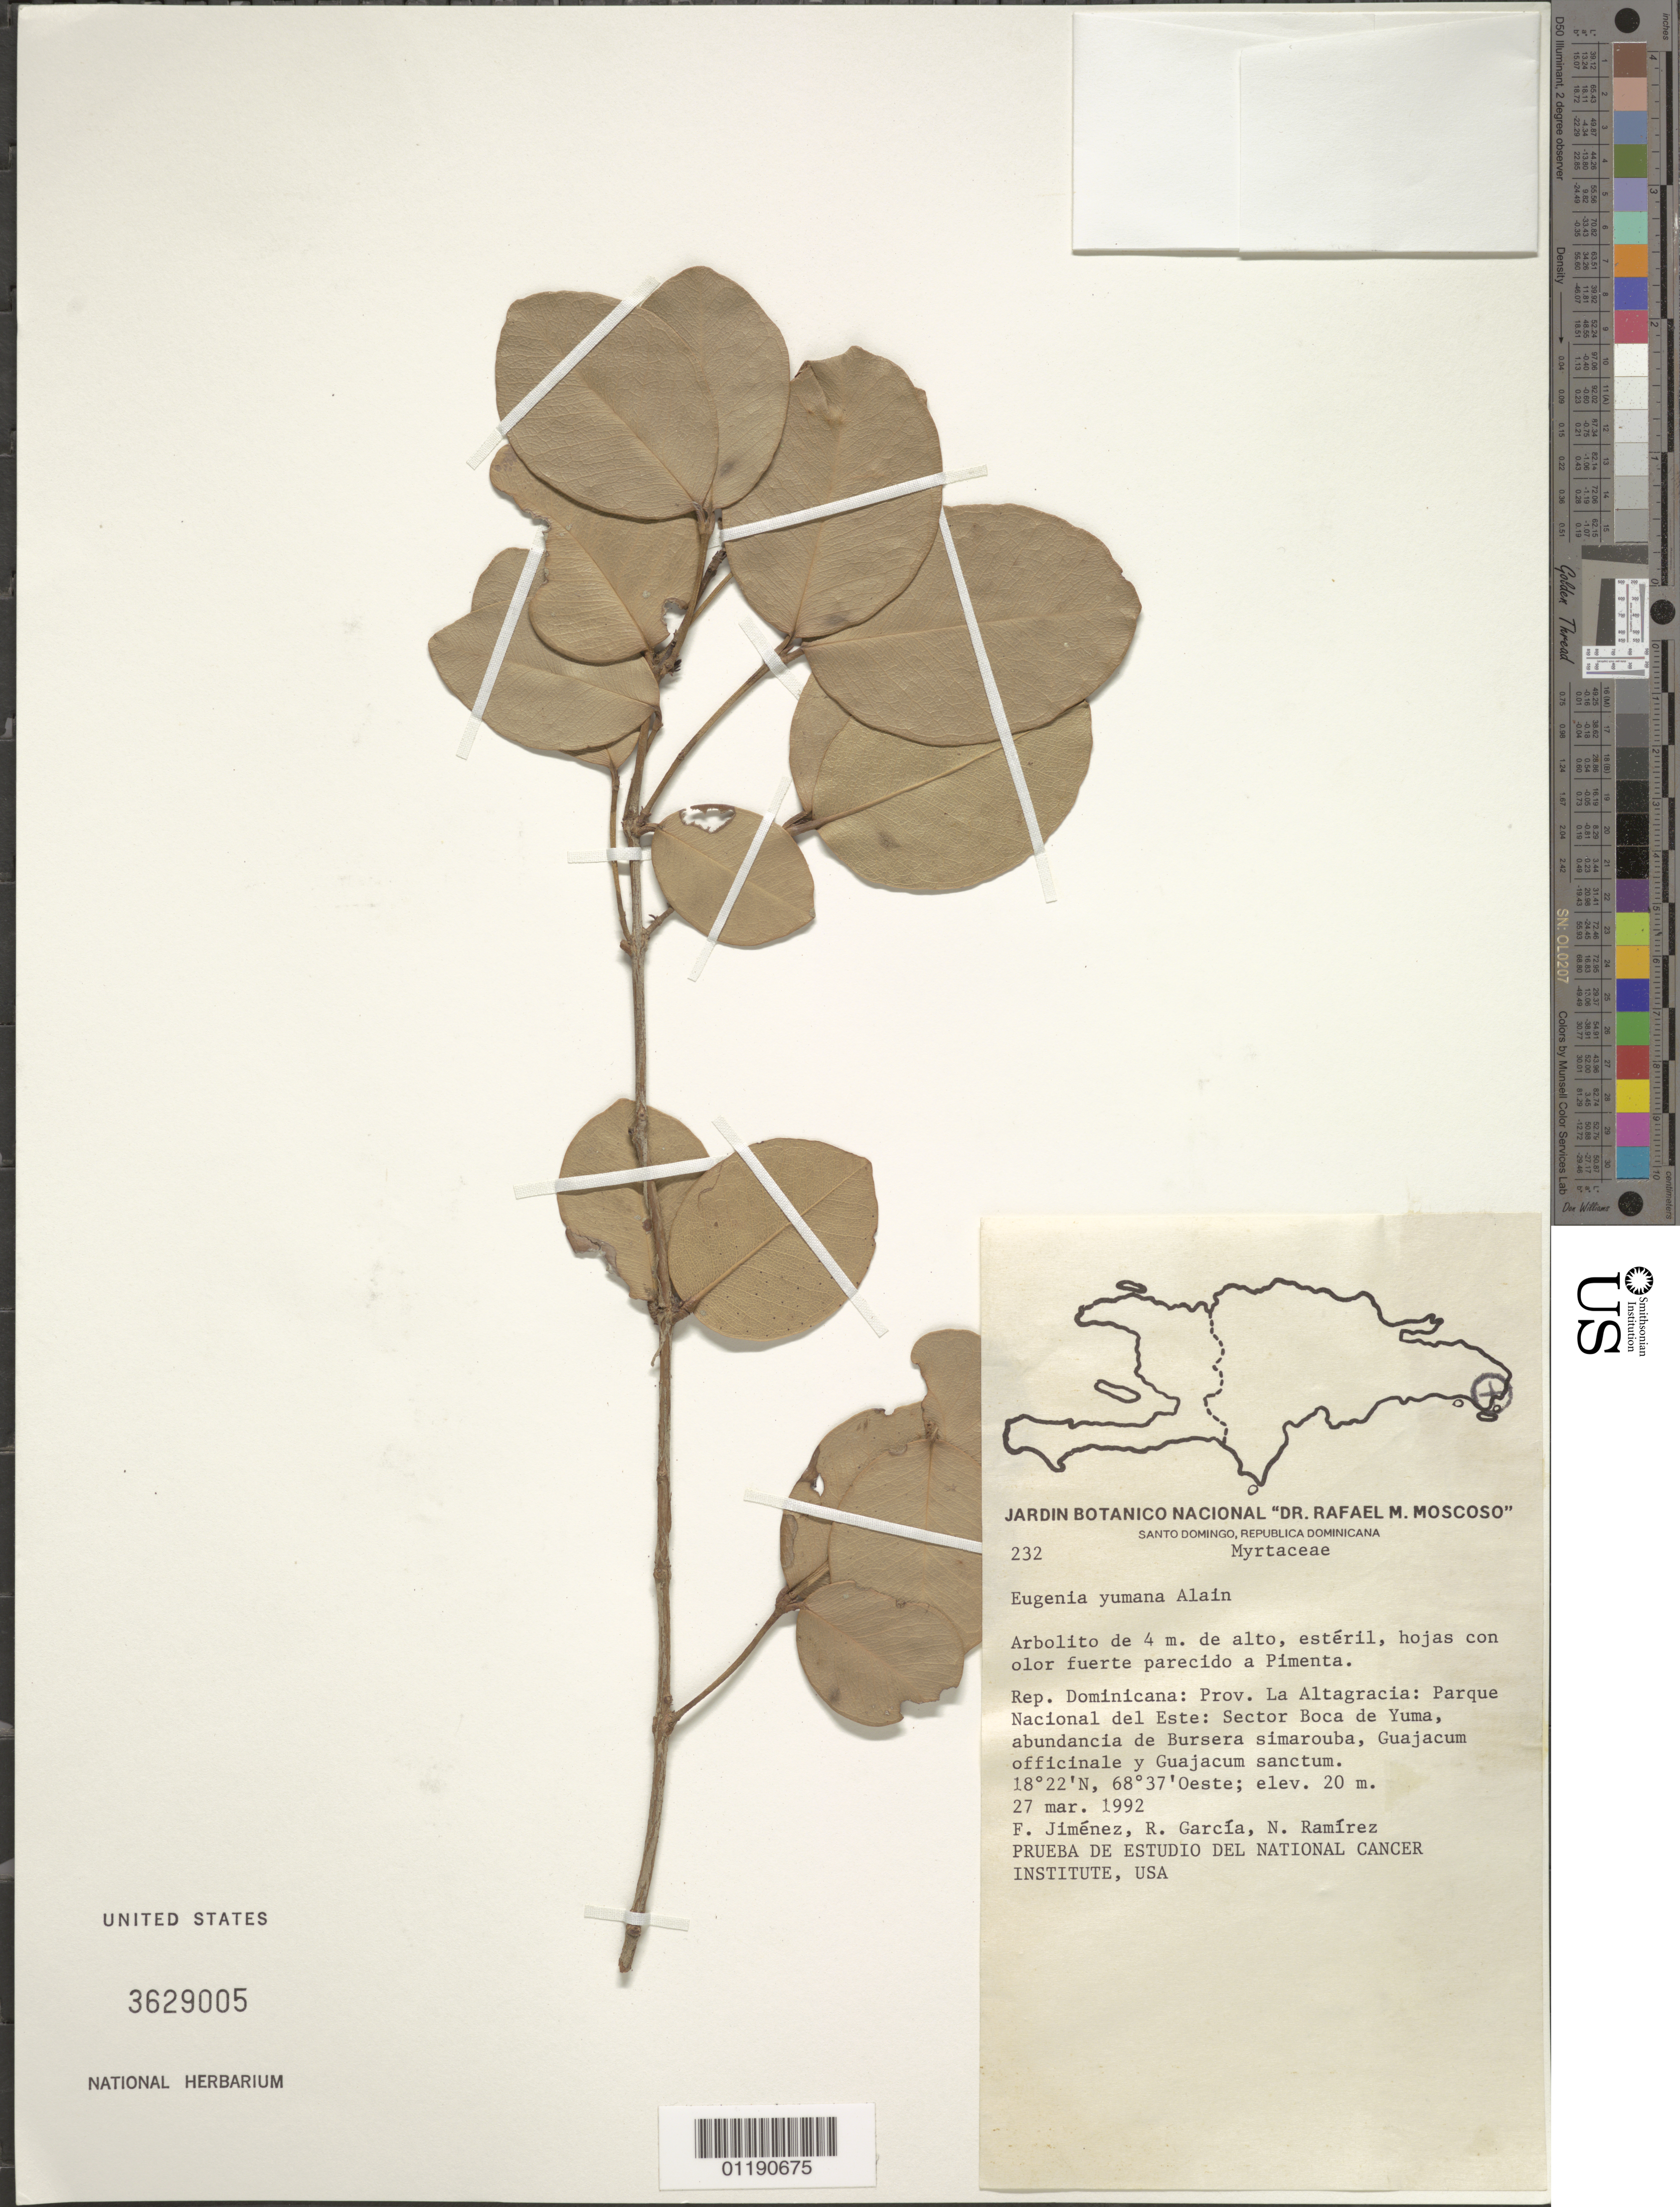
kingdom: Plantae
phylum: Tracheophyta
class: Magnoliopsida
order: Myrtales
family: Myrtaceae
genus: Eugenia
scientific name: Eugenia yumana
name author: Alain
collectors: F. Jiménez, R. G. García & N. Ramírez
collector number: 232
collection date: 1992-03-27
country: Dominican Republic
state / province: La Altagracia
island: Hispaniola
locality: National Park del Este: Sector Boca de Yuma.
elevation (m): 20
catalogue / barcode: US 3629005